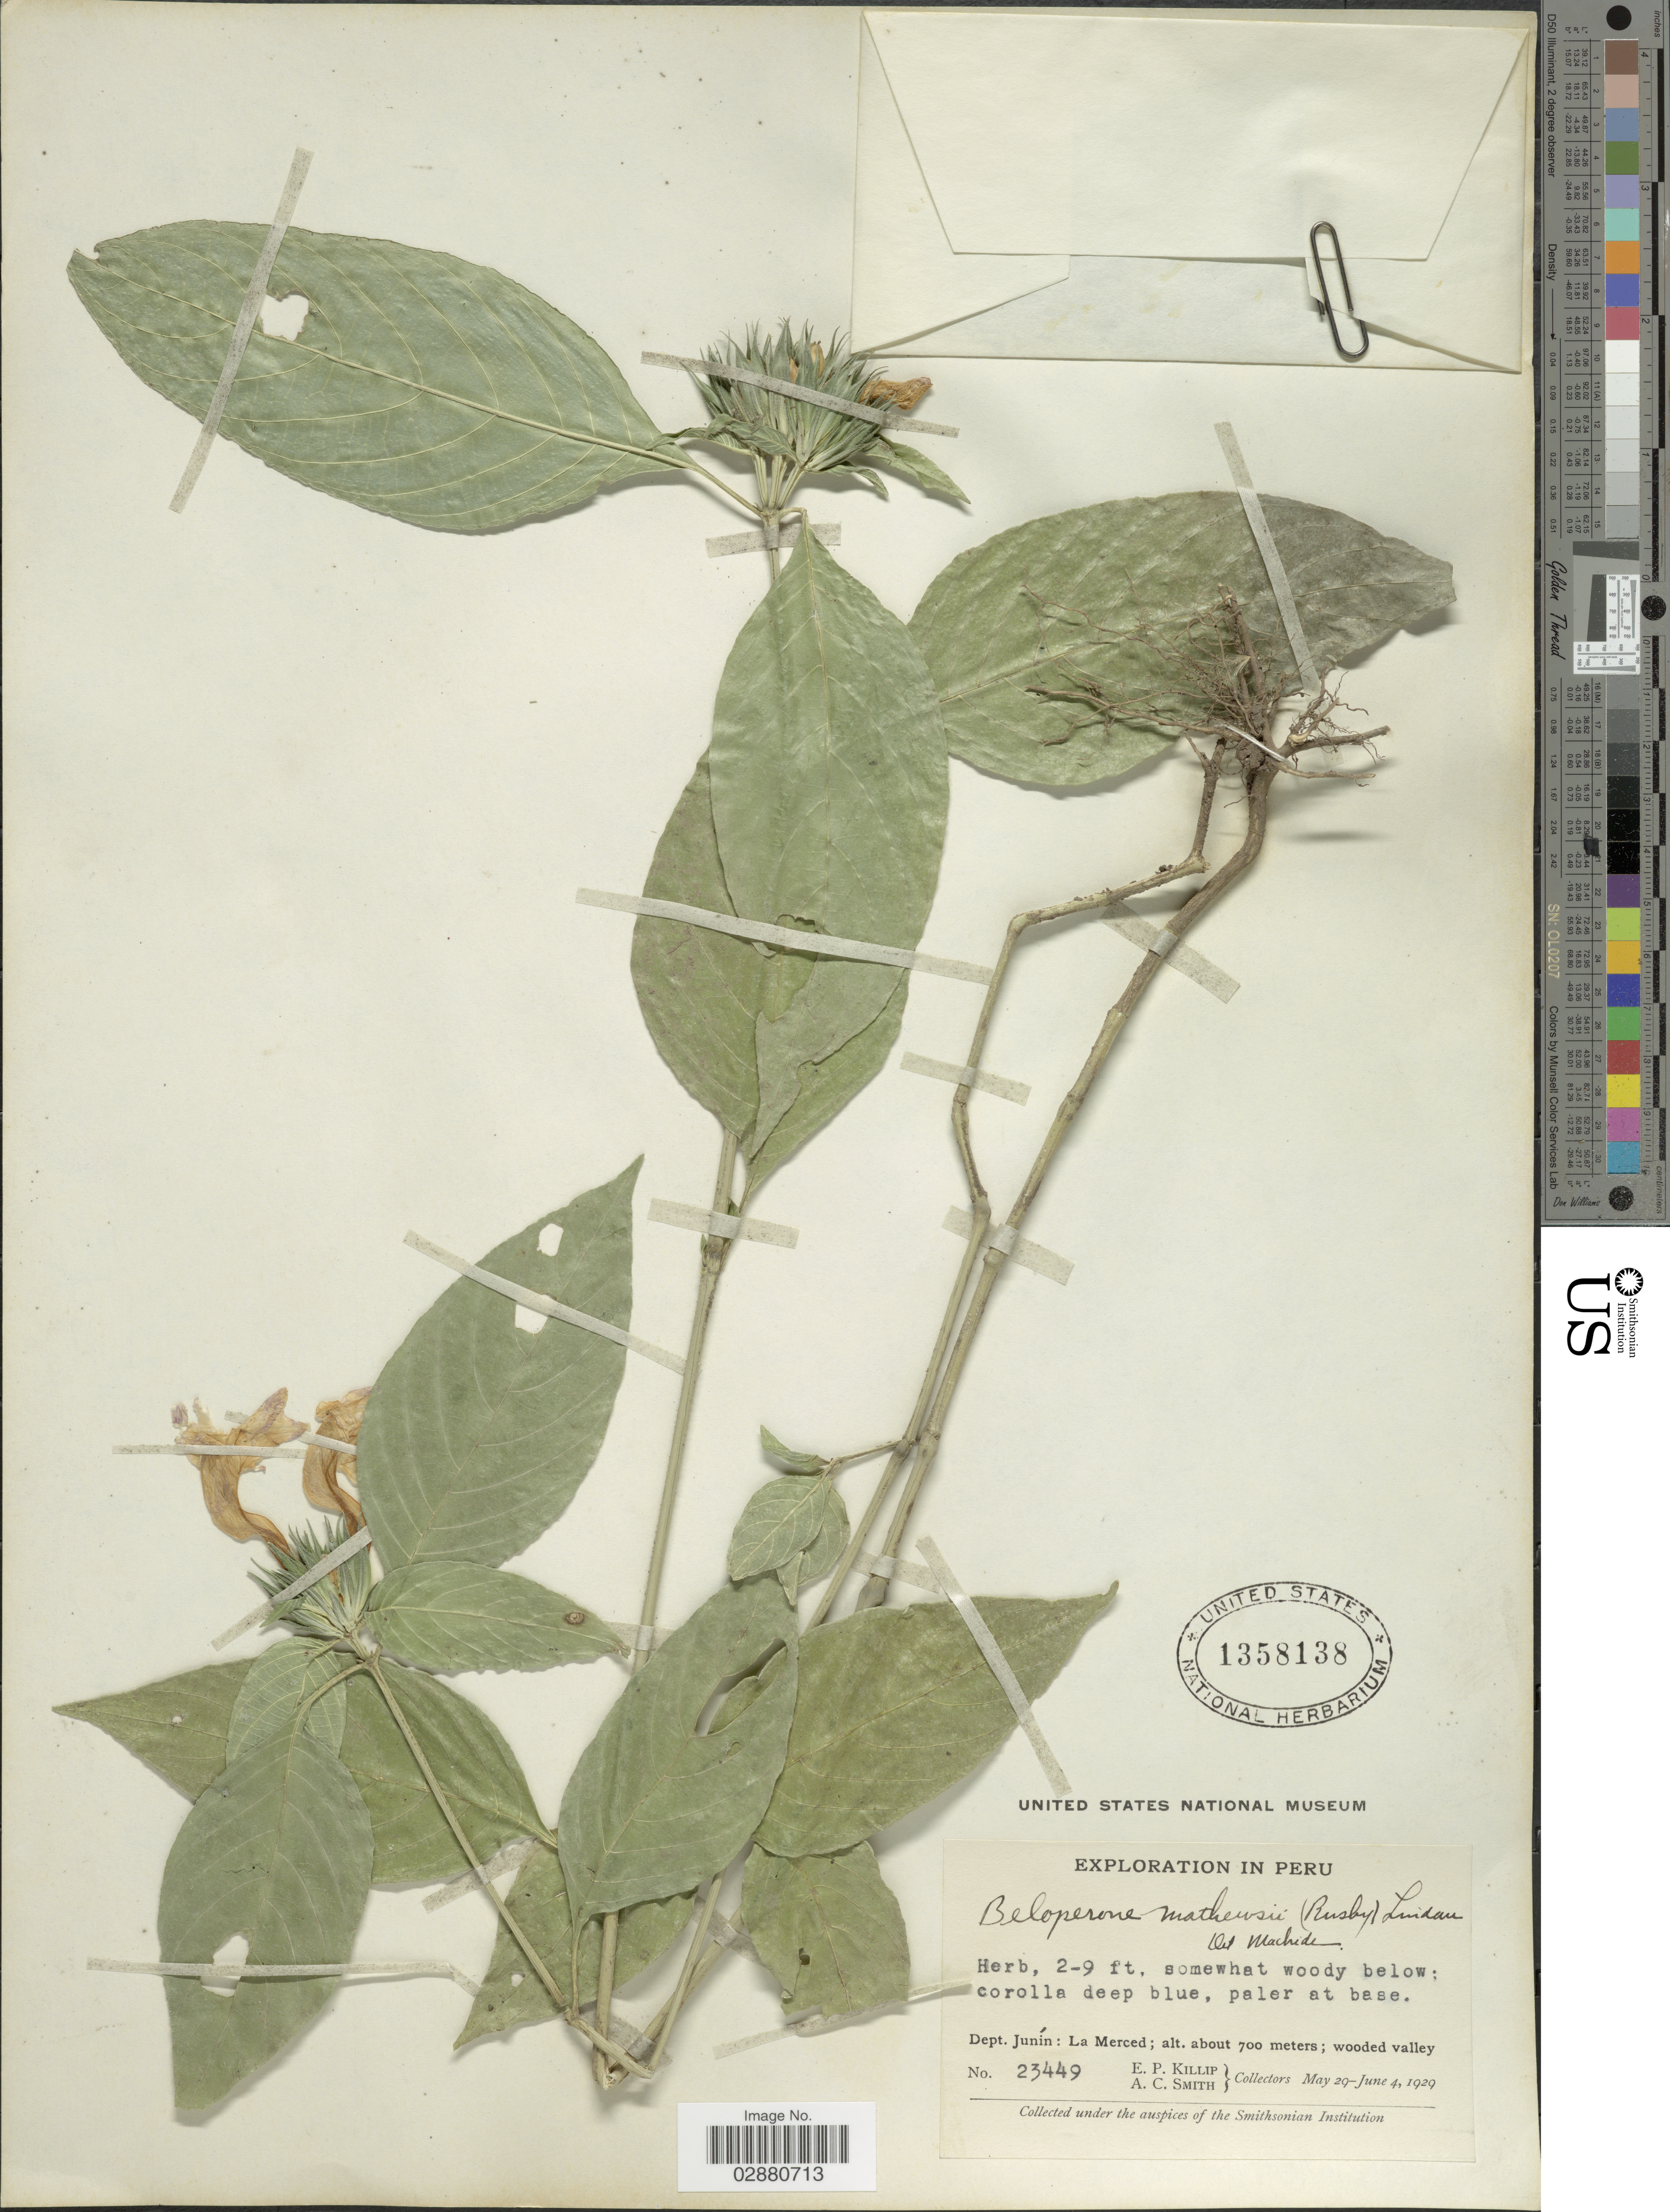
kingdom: Plantae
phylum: Tracheophyta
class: Magnoliopsida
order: Lamiales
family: Acanthaceae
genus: Justicia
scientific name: Justicia rusbyi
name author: (Lindau) V.A.W. Graham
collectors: E. P. Killip & A. C. Smith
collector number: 23449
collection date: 1929-05-29/1929-06-04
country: Peru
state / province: Junín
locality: La Merced.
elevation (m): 700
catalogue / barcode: US 1358138